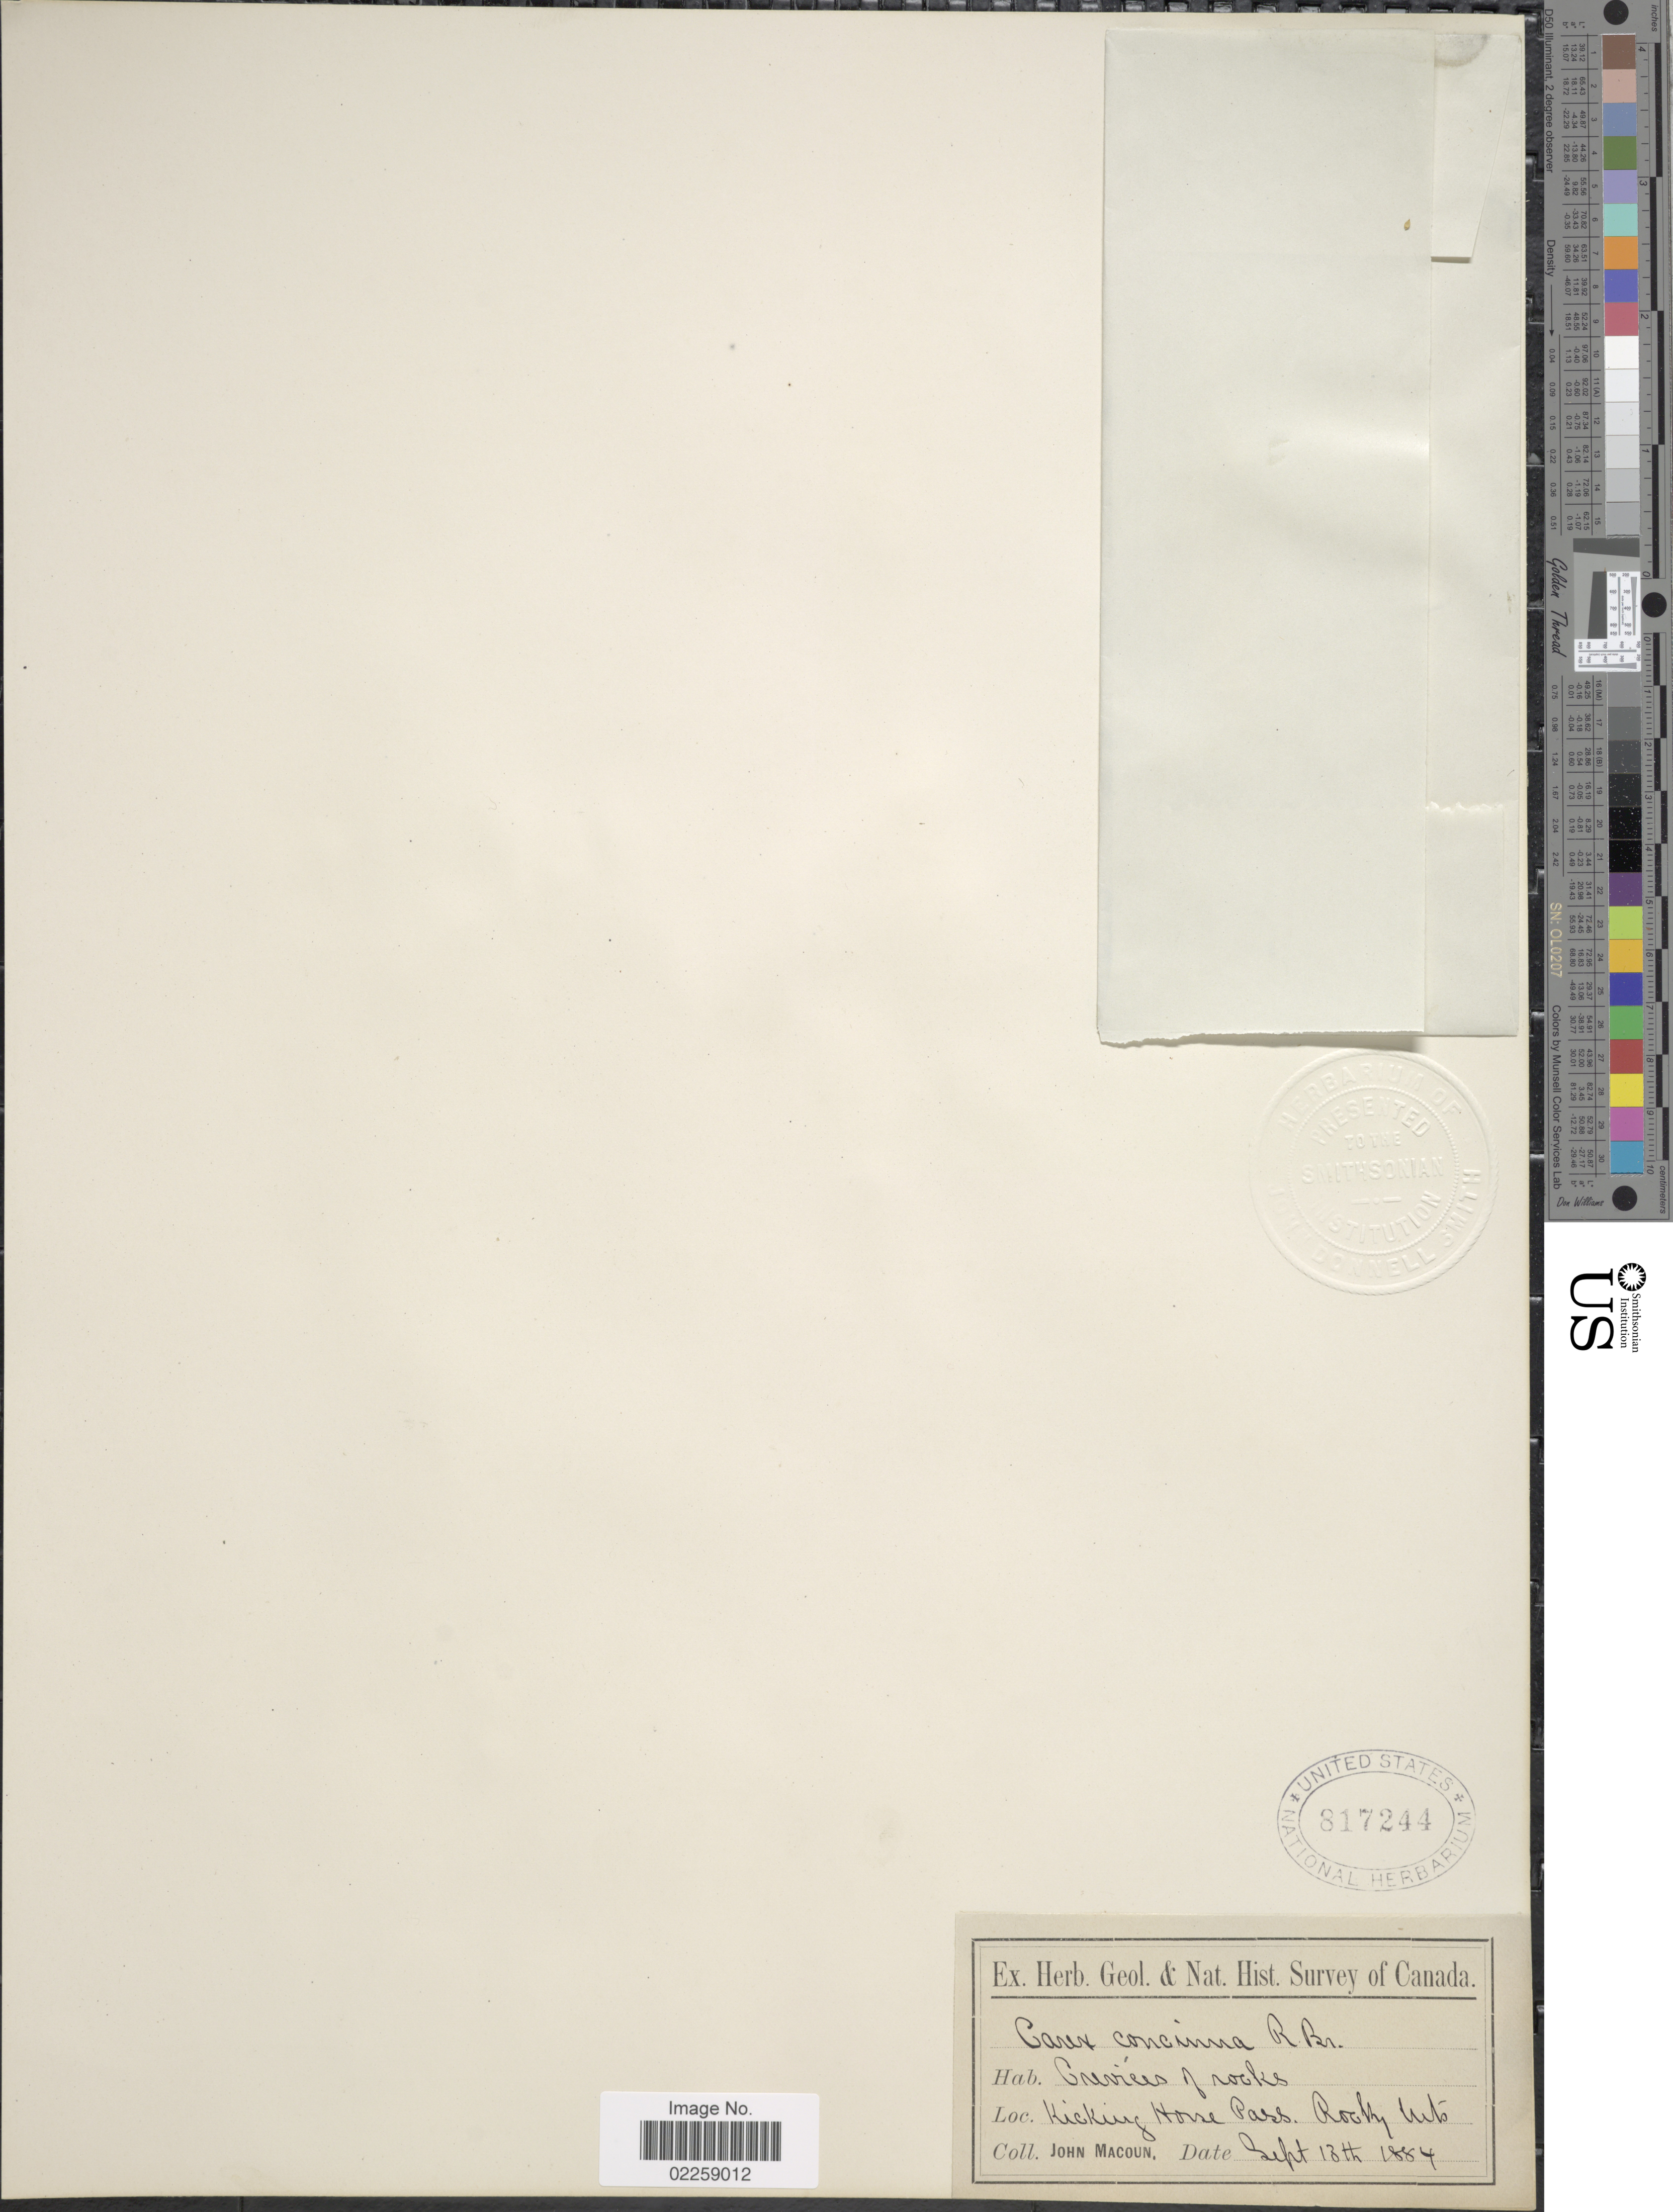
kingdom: Plantae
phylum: Tracheophyta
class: Liliopsida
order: Poales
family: Cyperaceae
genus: Carex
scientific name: Carex concinna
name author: R. Br.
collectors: J. Macoun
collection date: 1884-09-13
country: Canada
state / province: British Columbia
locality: Kicking Horse Pass, Rocky Mts.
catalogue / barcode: US 817244